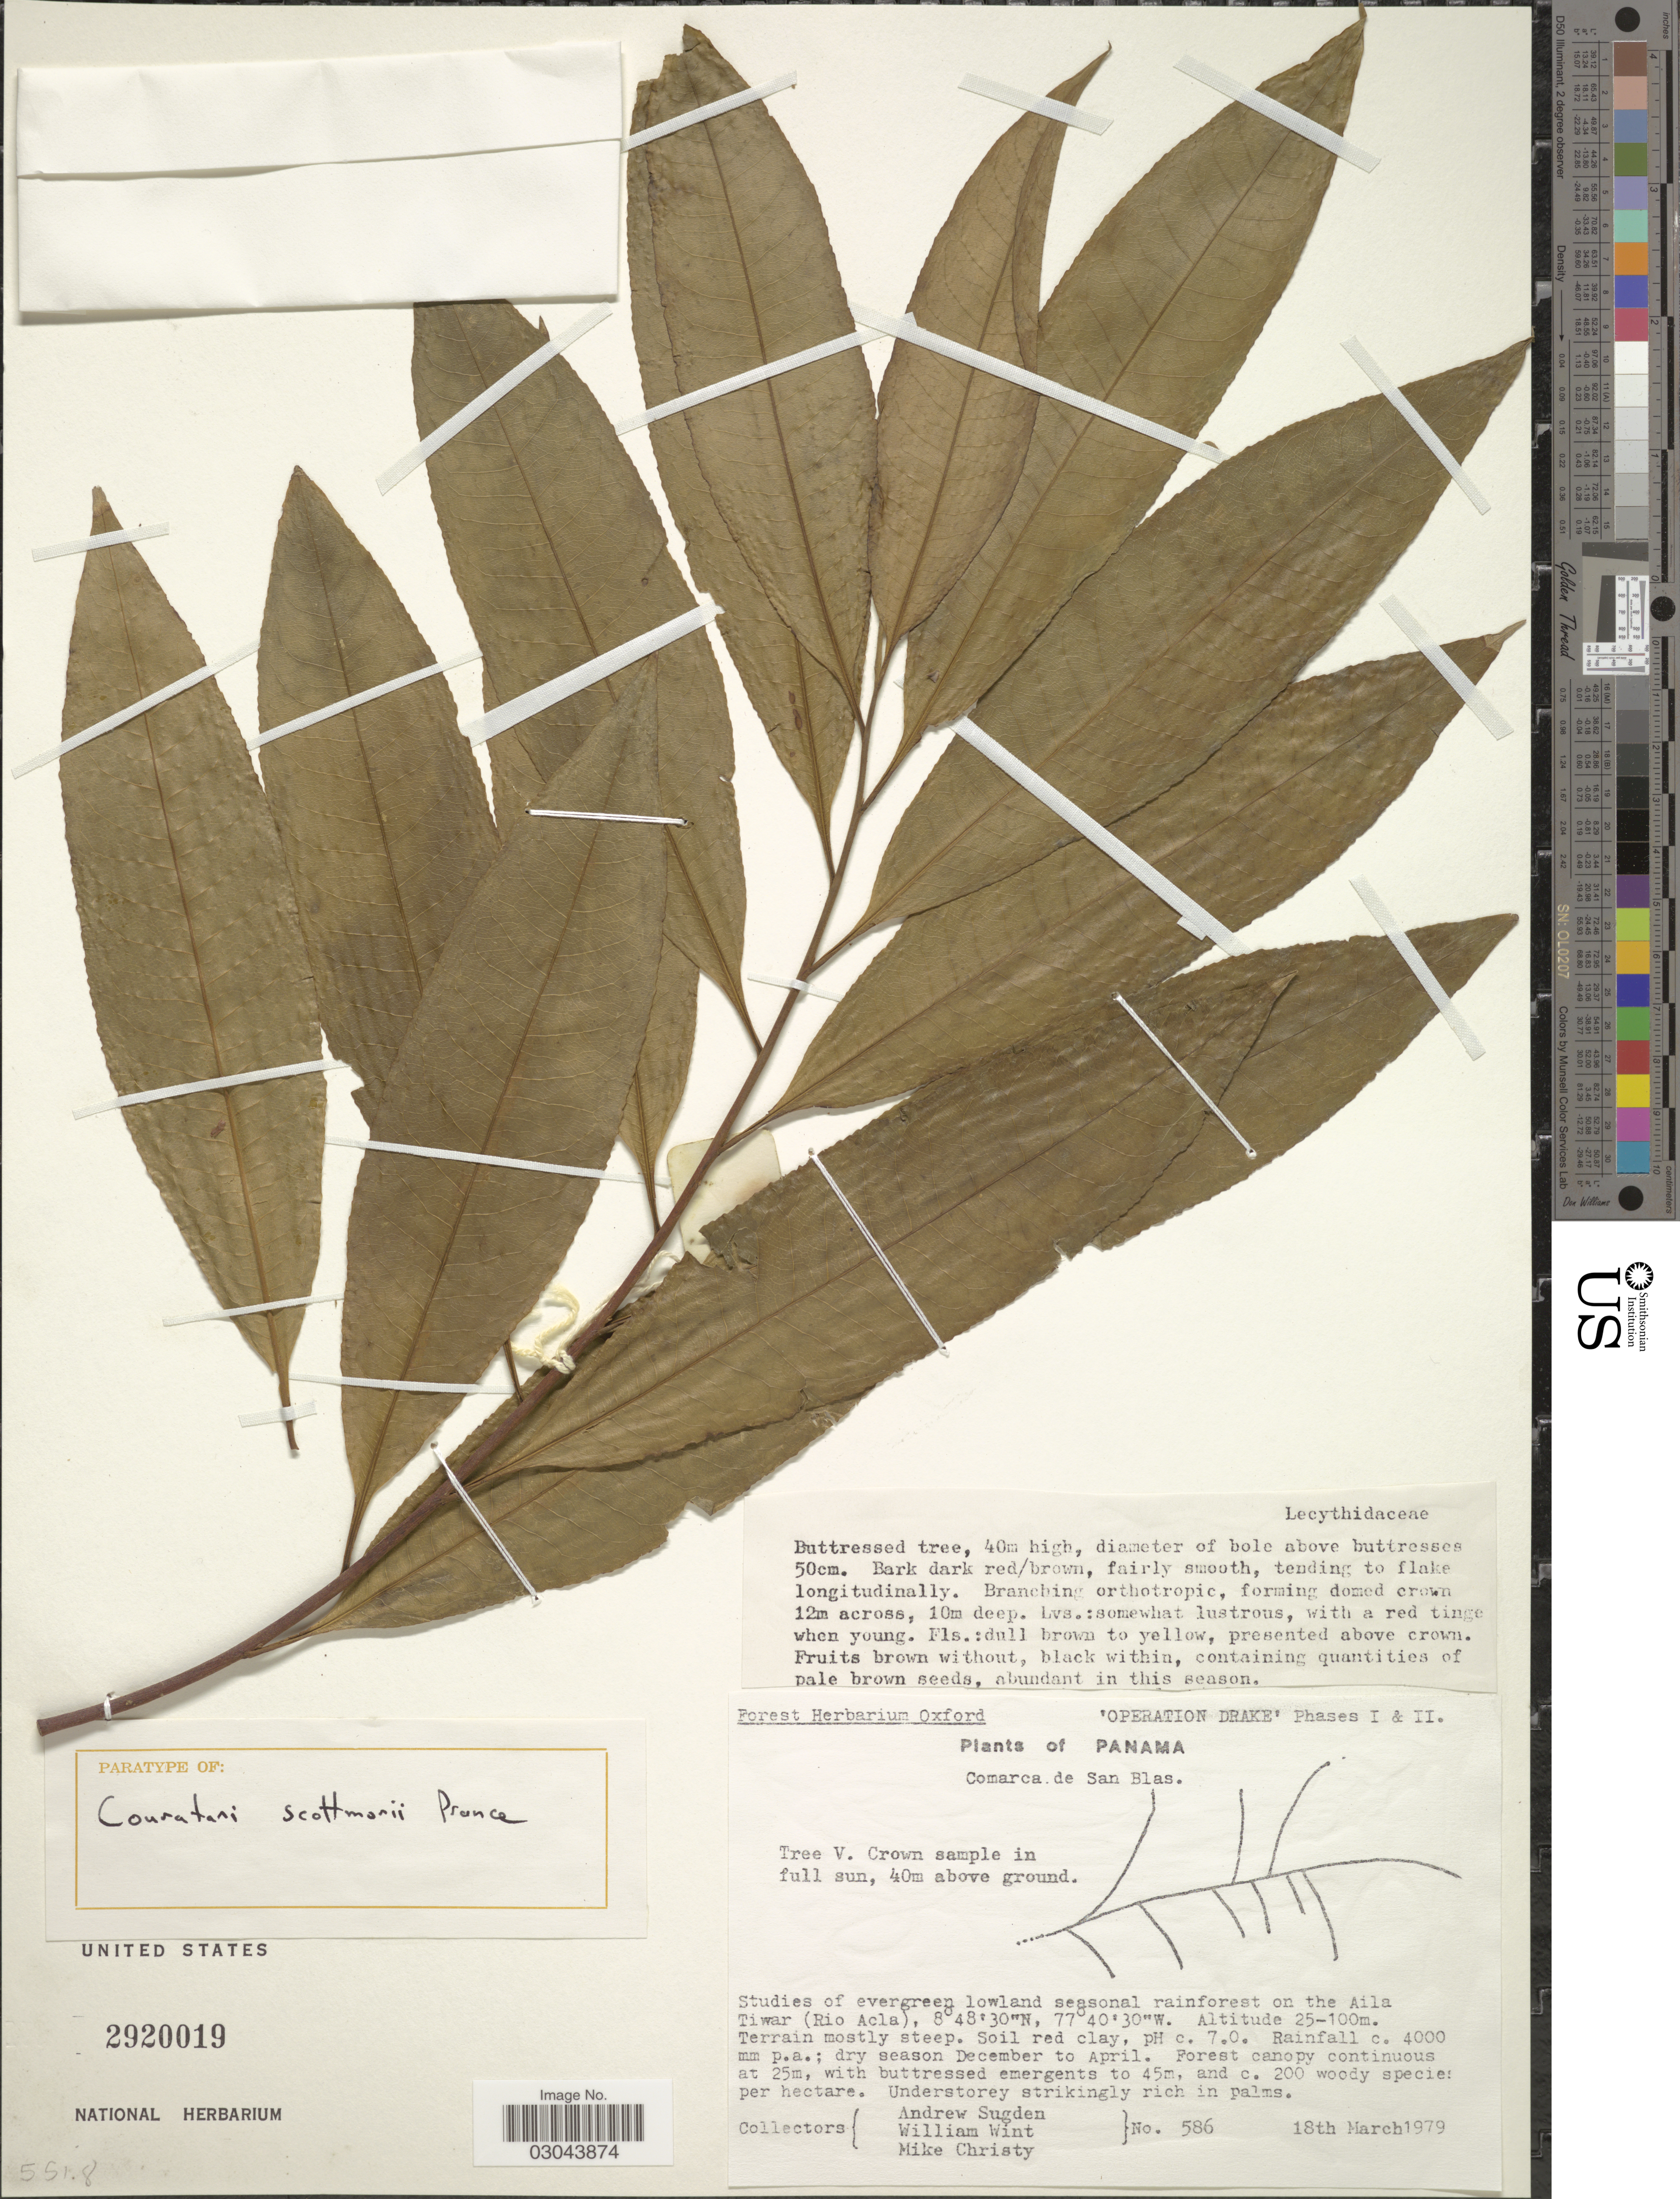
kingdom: Plantae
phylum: Tracheophyta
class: Magnoliopsida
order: Ericales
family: Lecythidaceae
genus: Couratari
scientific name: Couratari scottmorii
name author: Prance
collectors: A. Sugden, W. Wint & M. Christy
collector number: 586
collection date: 1979-03-18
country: Panama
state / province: Kuna Yala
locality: Comarca de San Blas. On the Aila Tiwar (Rio Acla).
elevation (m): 25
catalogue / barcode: US 2920019